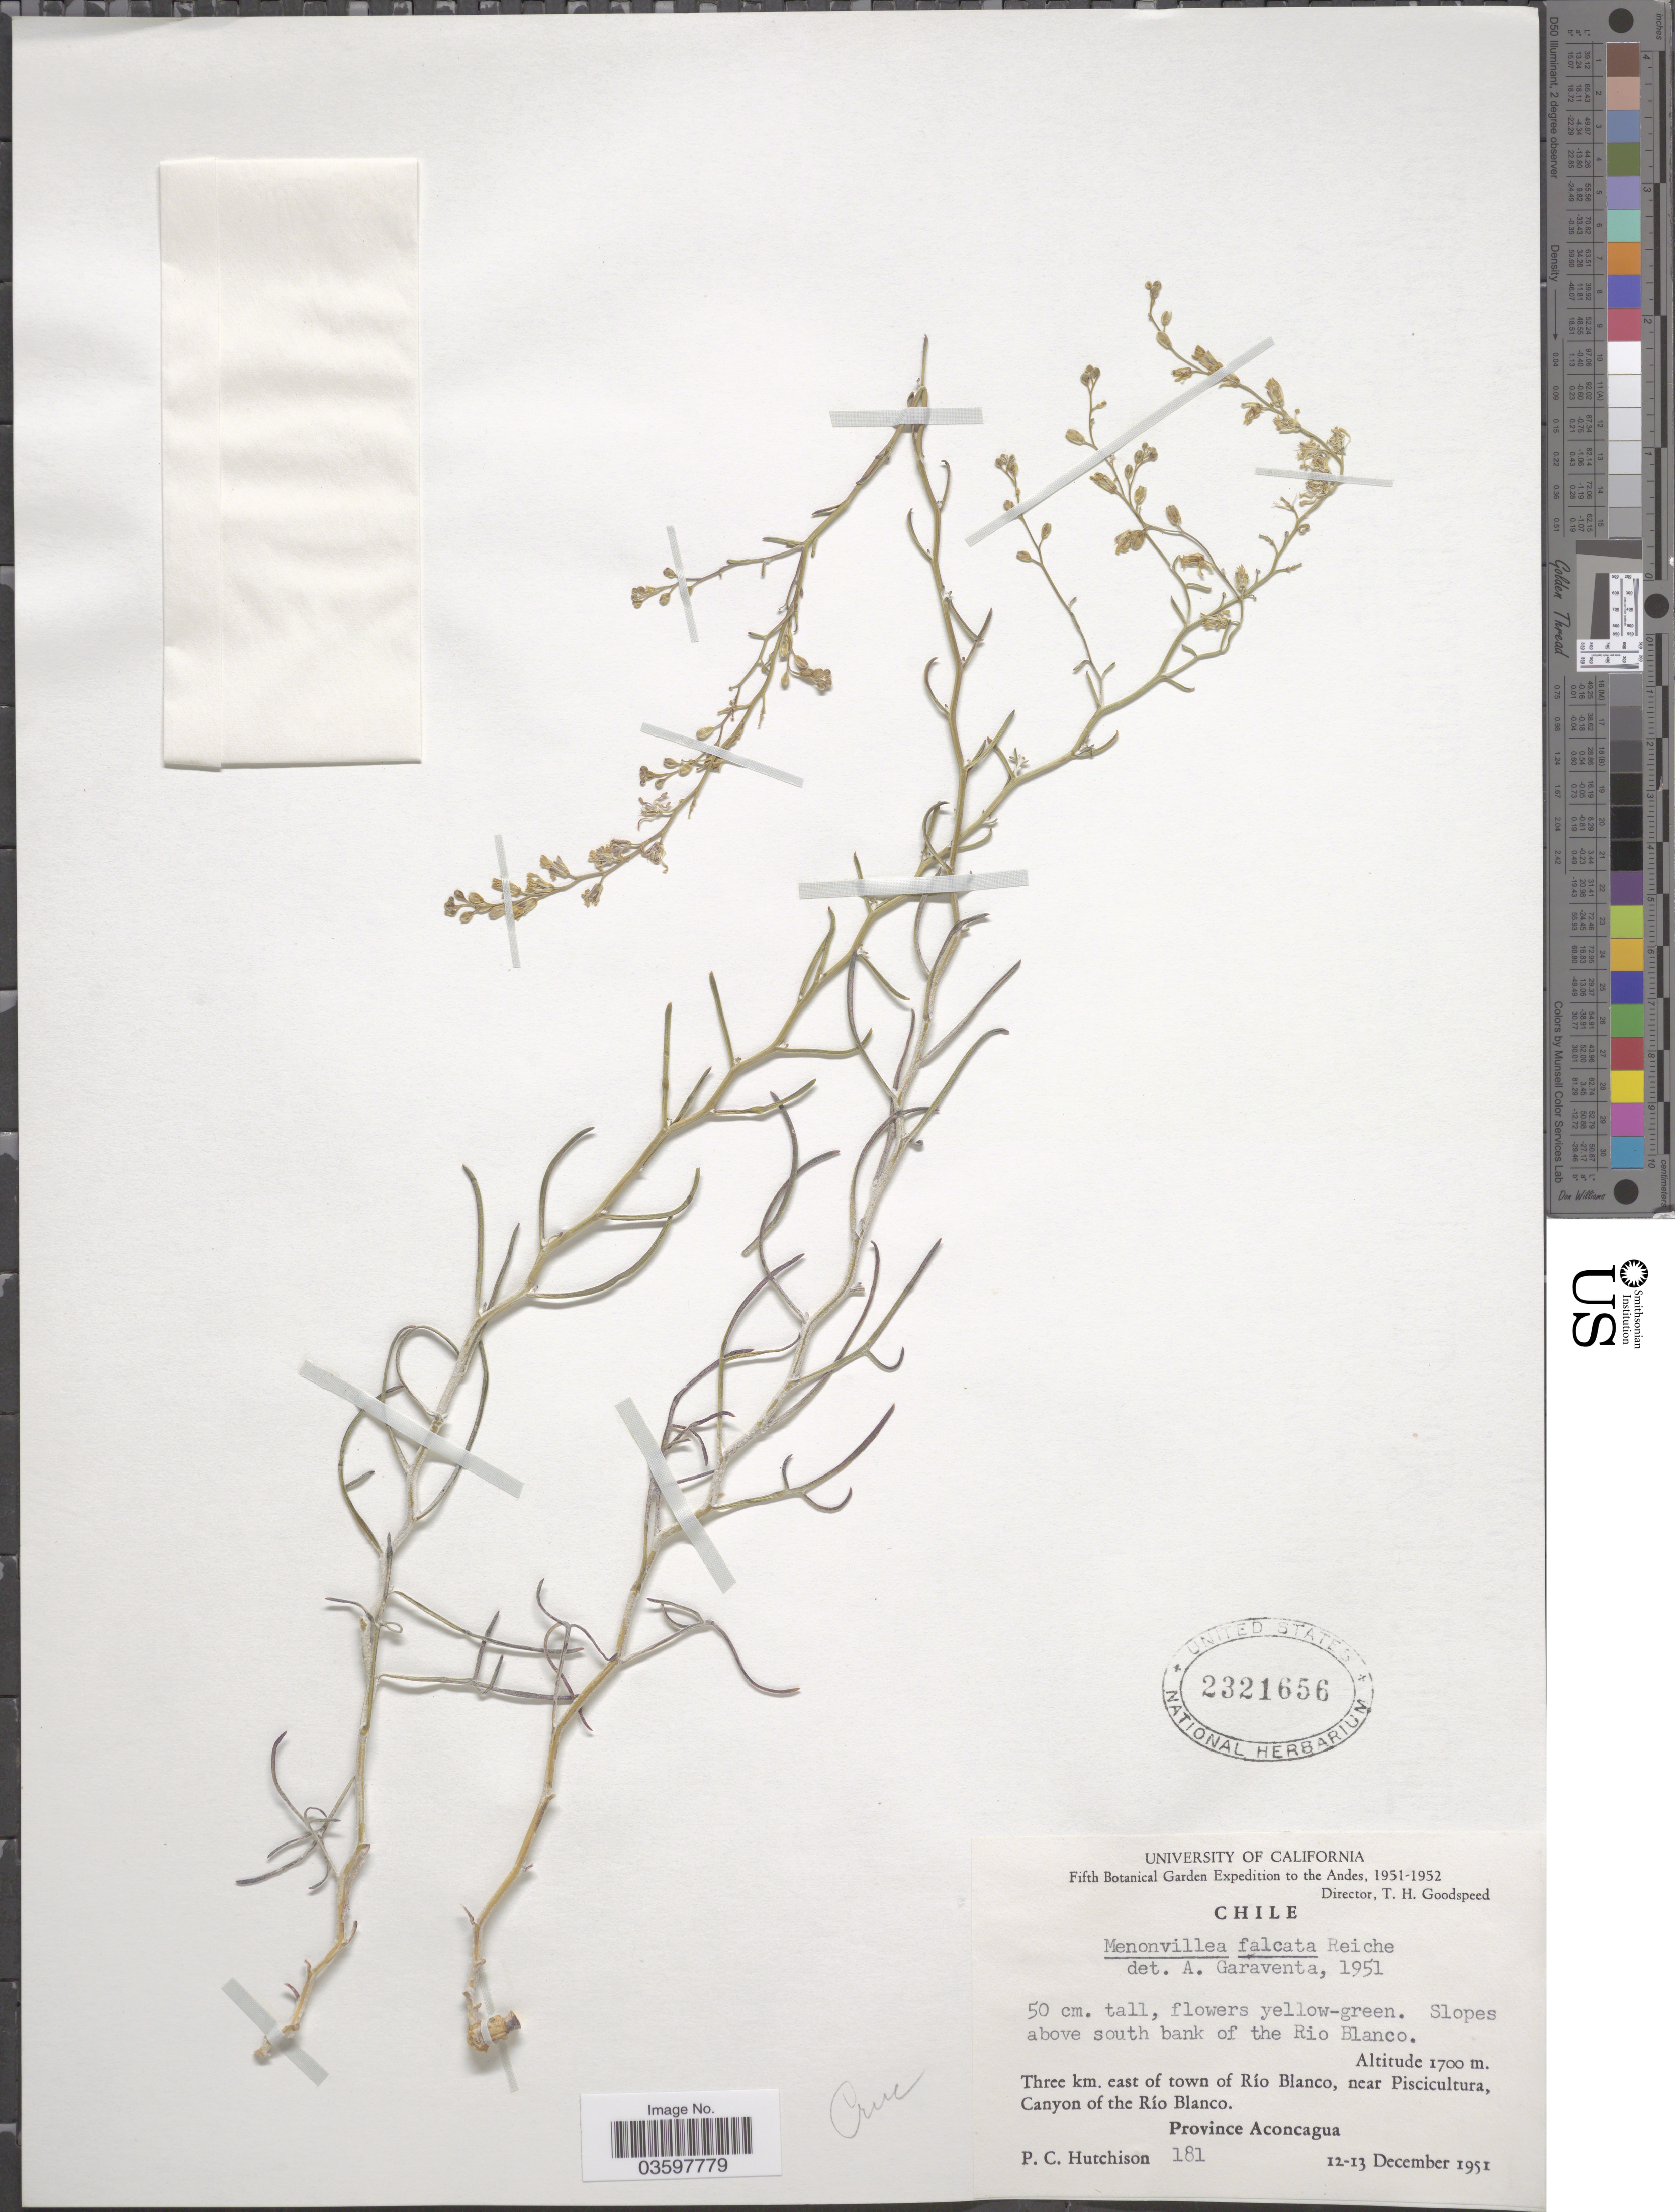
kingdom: Plantae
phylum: Tracheophyta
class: Magnoliopsida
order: Brassicales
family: Brassicaceae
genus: Menonvillea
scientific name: Menonvillea falcata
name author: Reiche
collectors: P. C. Hutchison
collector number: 181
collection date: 1951-12-12/1951-12-13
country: Chile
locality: Andes. Slopes above south bank of the Rio Blanco. Three km. east of town of Río Blanco, near Piscicultura, Canyon of the Río Blanco. Province Aconcagua.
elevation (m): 1700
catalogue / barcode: US 2321656